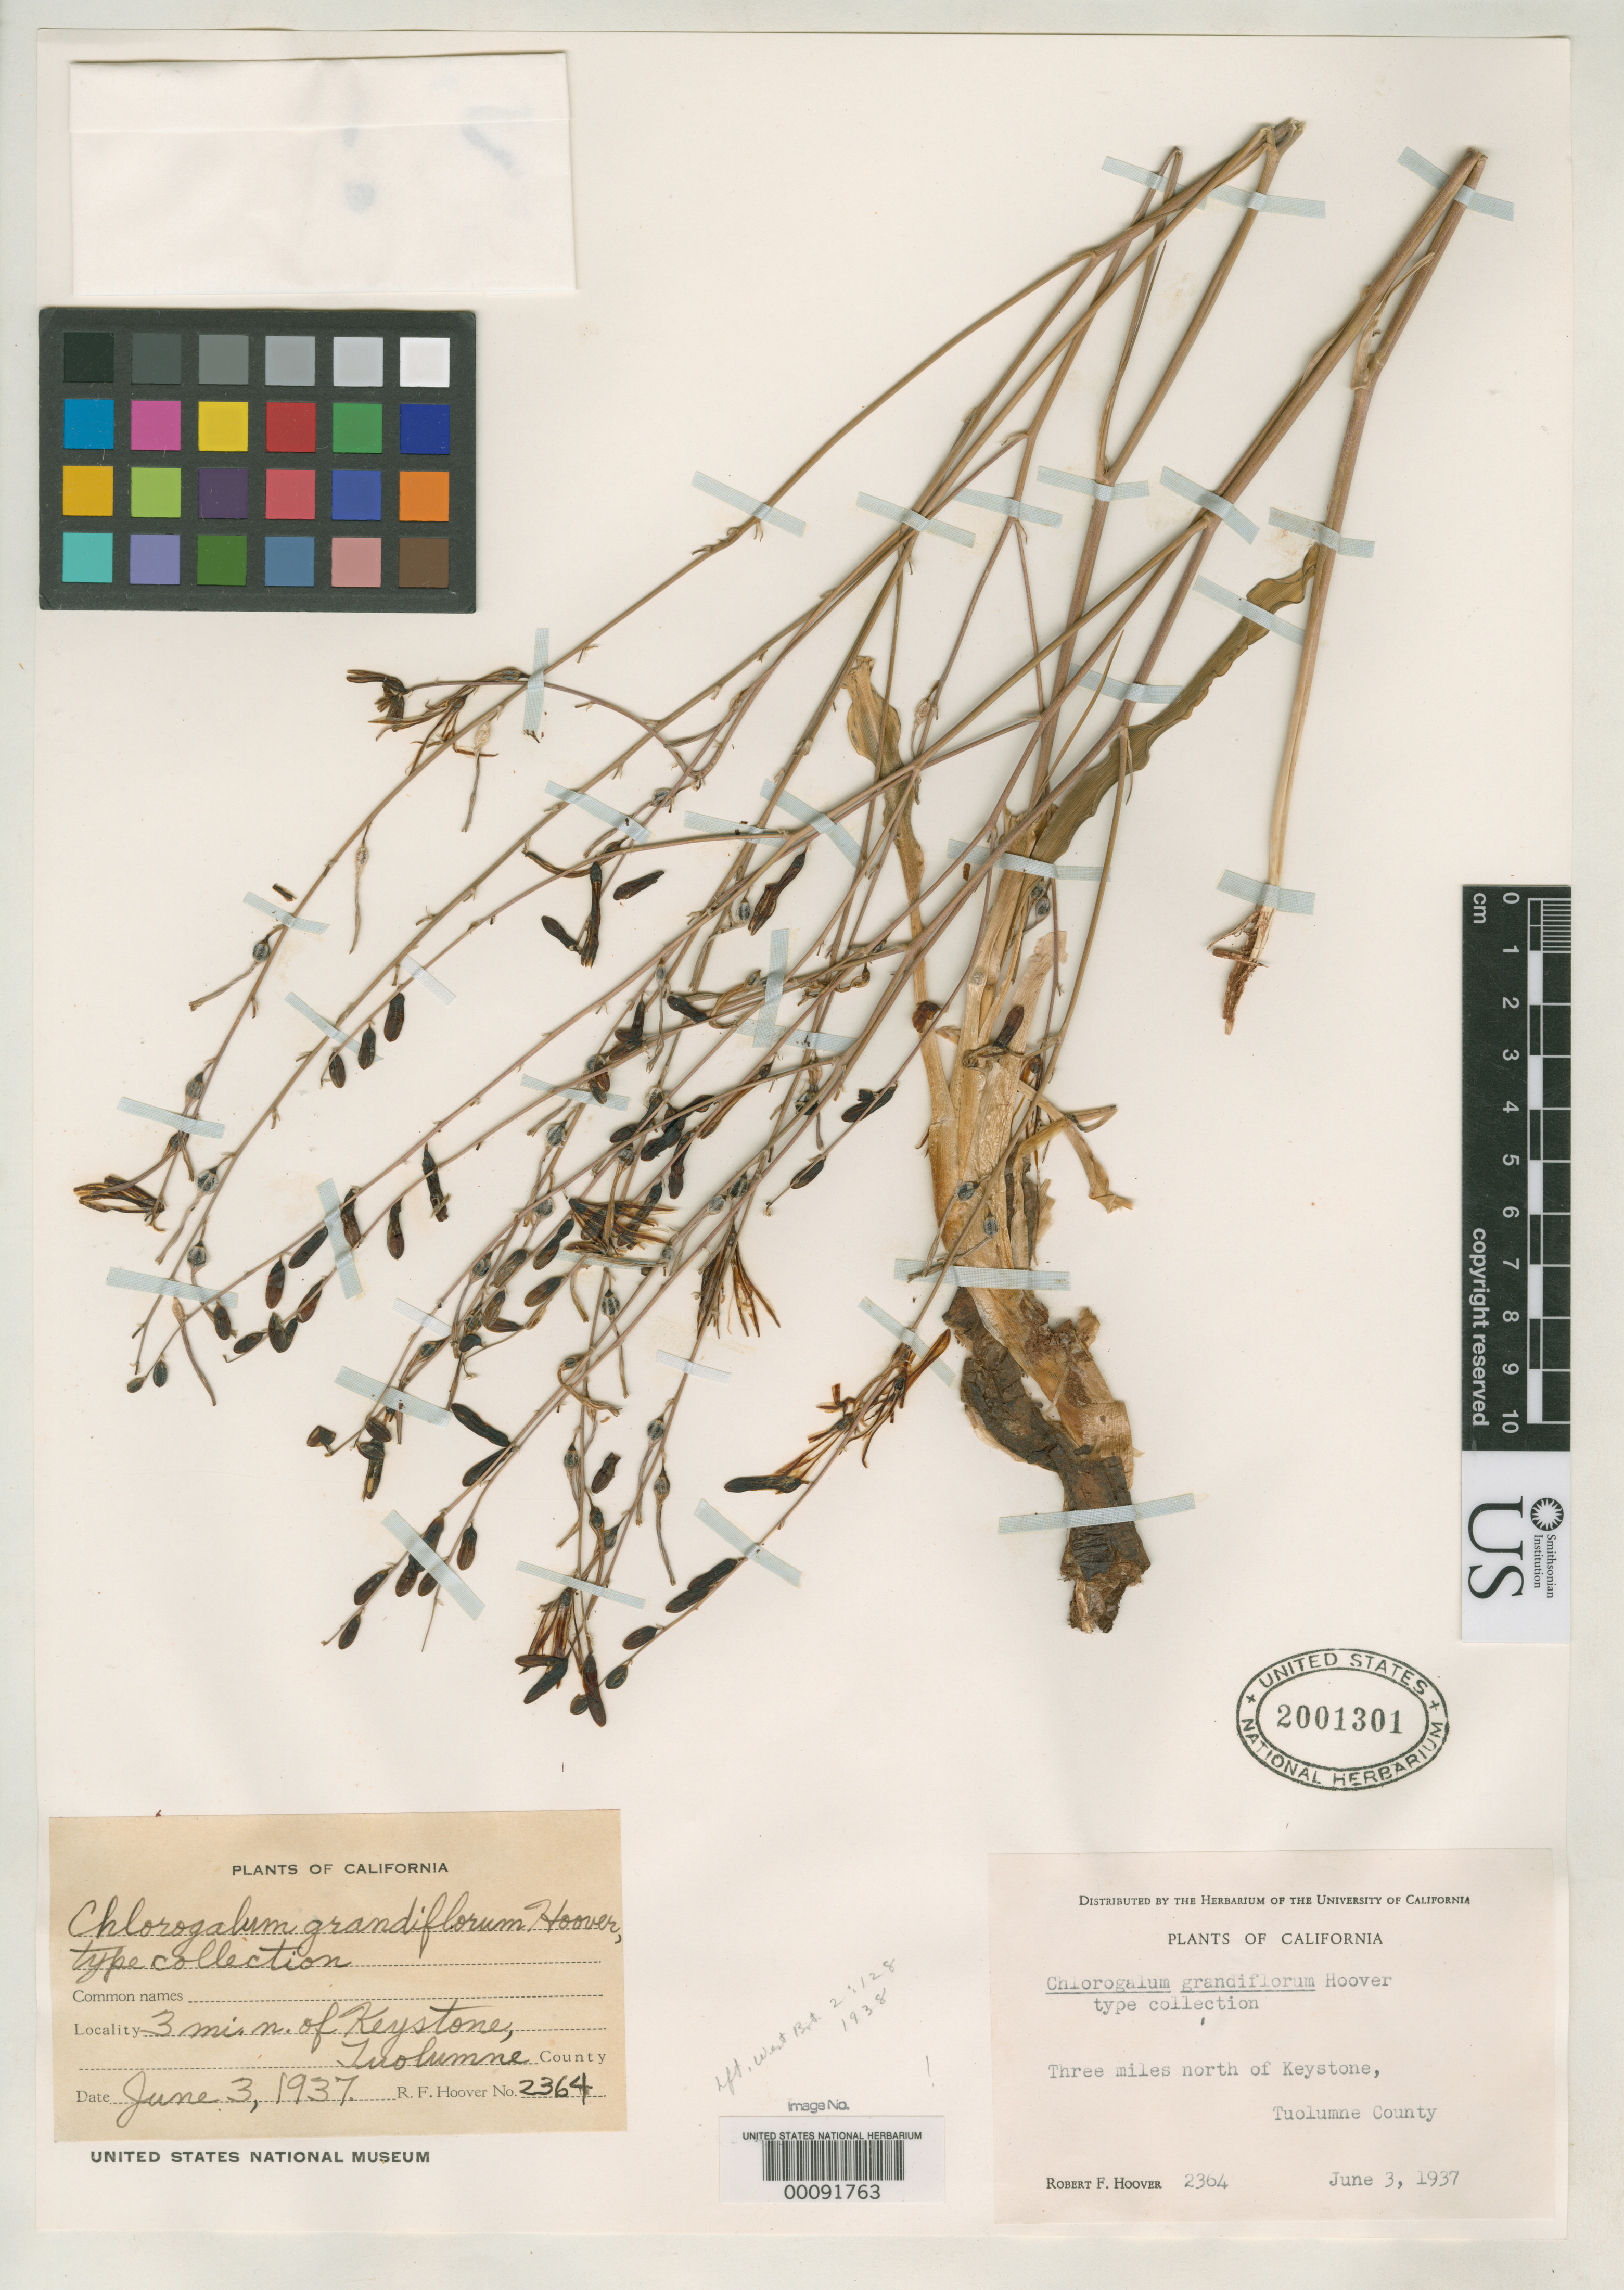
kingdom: Plantae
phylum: Tracheophyta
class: Liliopsida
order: Asparagales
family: Asparagaceae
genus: Chlorogalum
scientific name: Chlorogalum grandiflorum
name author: Hoover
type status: Isotype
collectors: R. F. Hoover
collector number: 2364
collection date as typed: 03 Jun 1937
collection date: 1937-06-03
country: United States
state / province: California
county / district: Tuolumne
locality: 3 mi N of Keystone.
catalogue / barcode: US 2001301